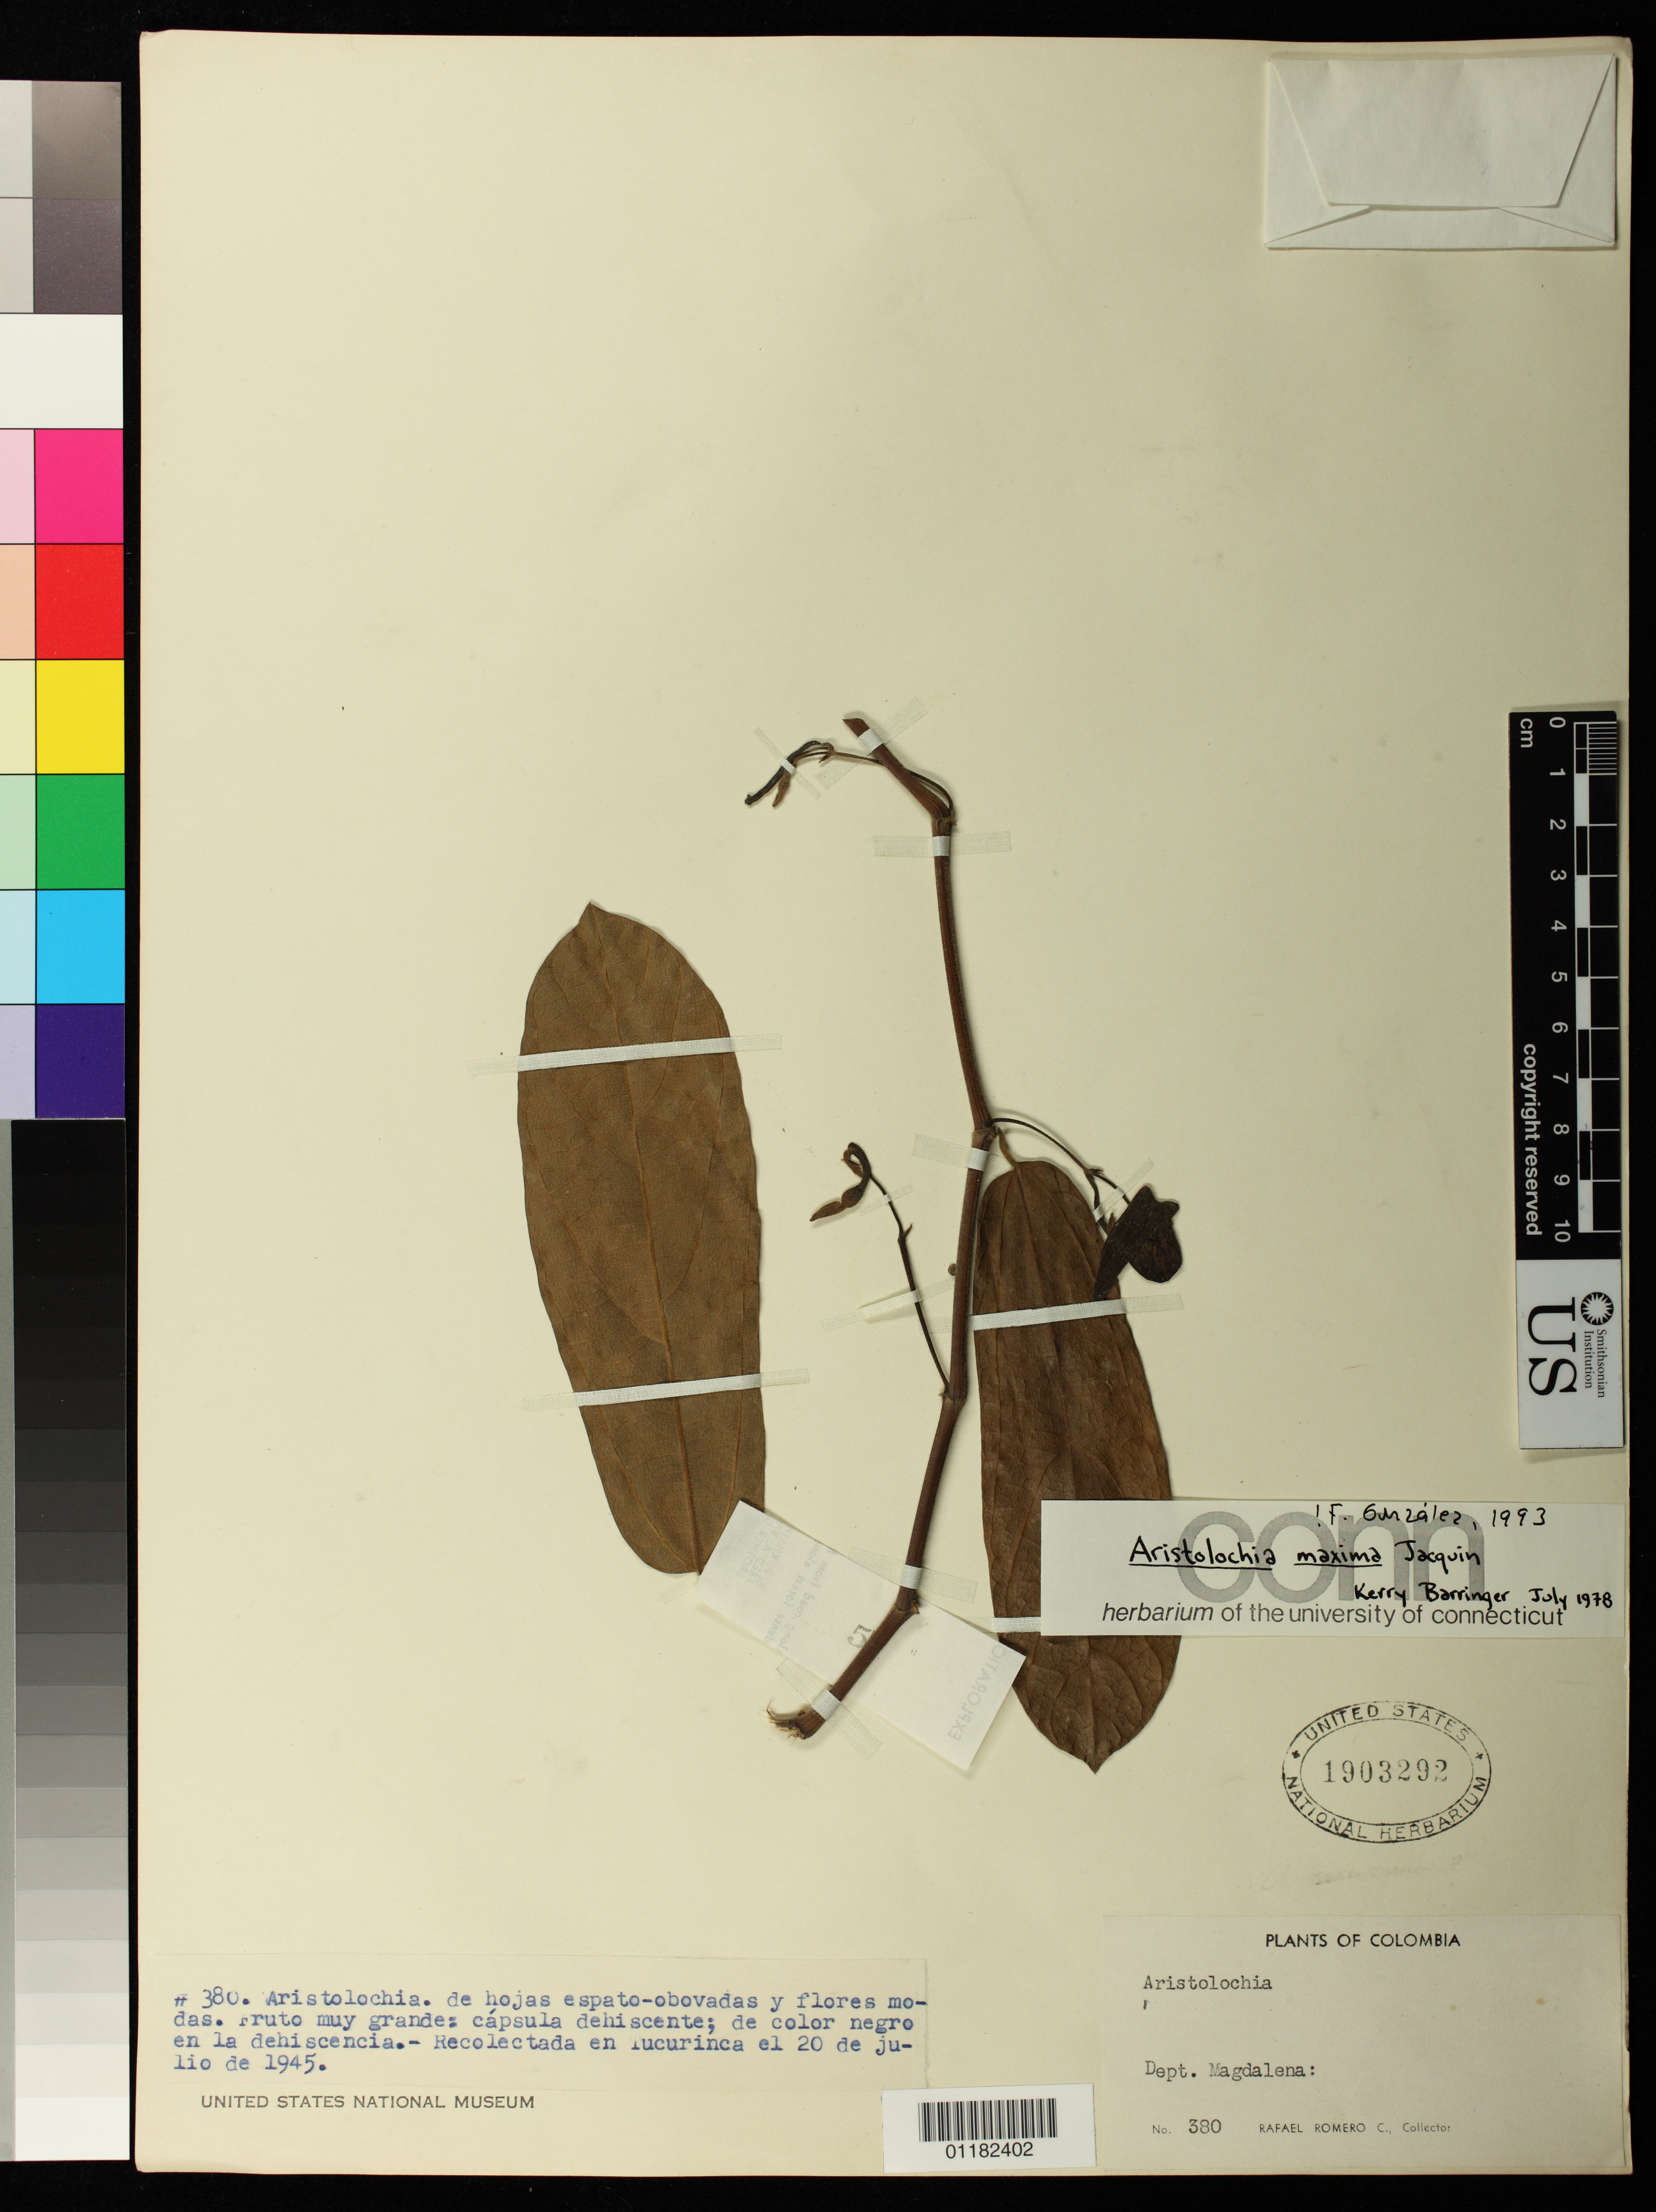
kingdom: Plantae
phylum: Tracheophyta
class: Magnoliopsida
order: Piperales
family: Aristolochiaceae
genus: Aristolochia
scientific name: Aristolochia maxima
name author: Jacq.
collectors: R. Romero Castañeda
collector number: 380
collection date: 1945-07-20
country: Colombia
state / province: Magdalena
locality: Tucurinca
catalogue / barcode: US 1903292